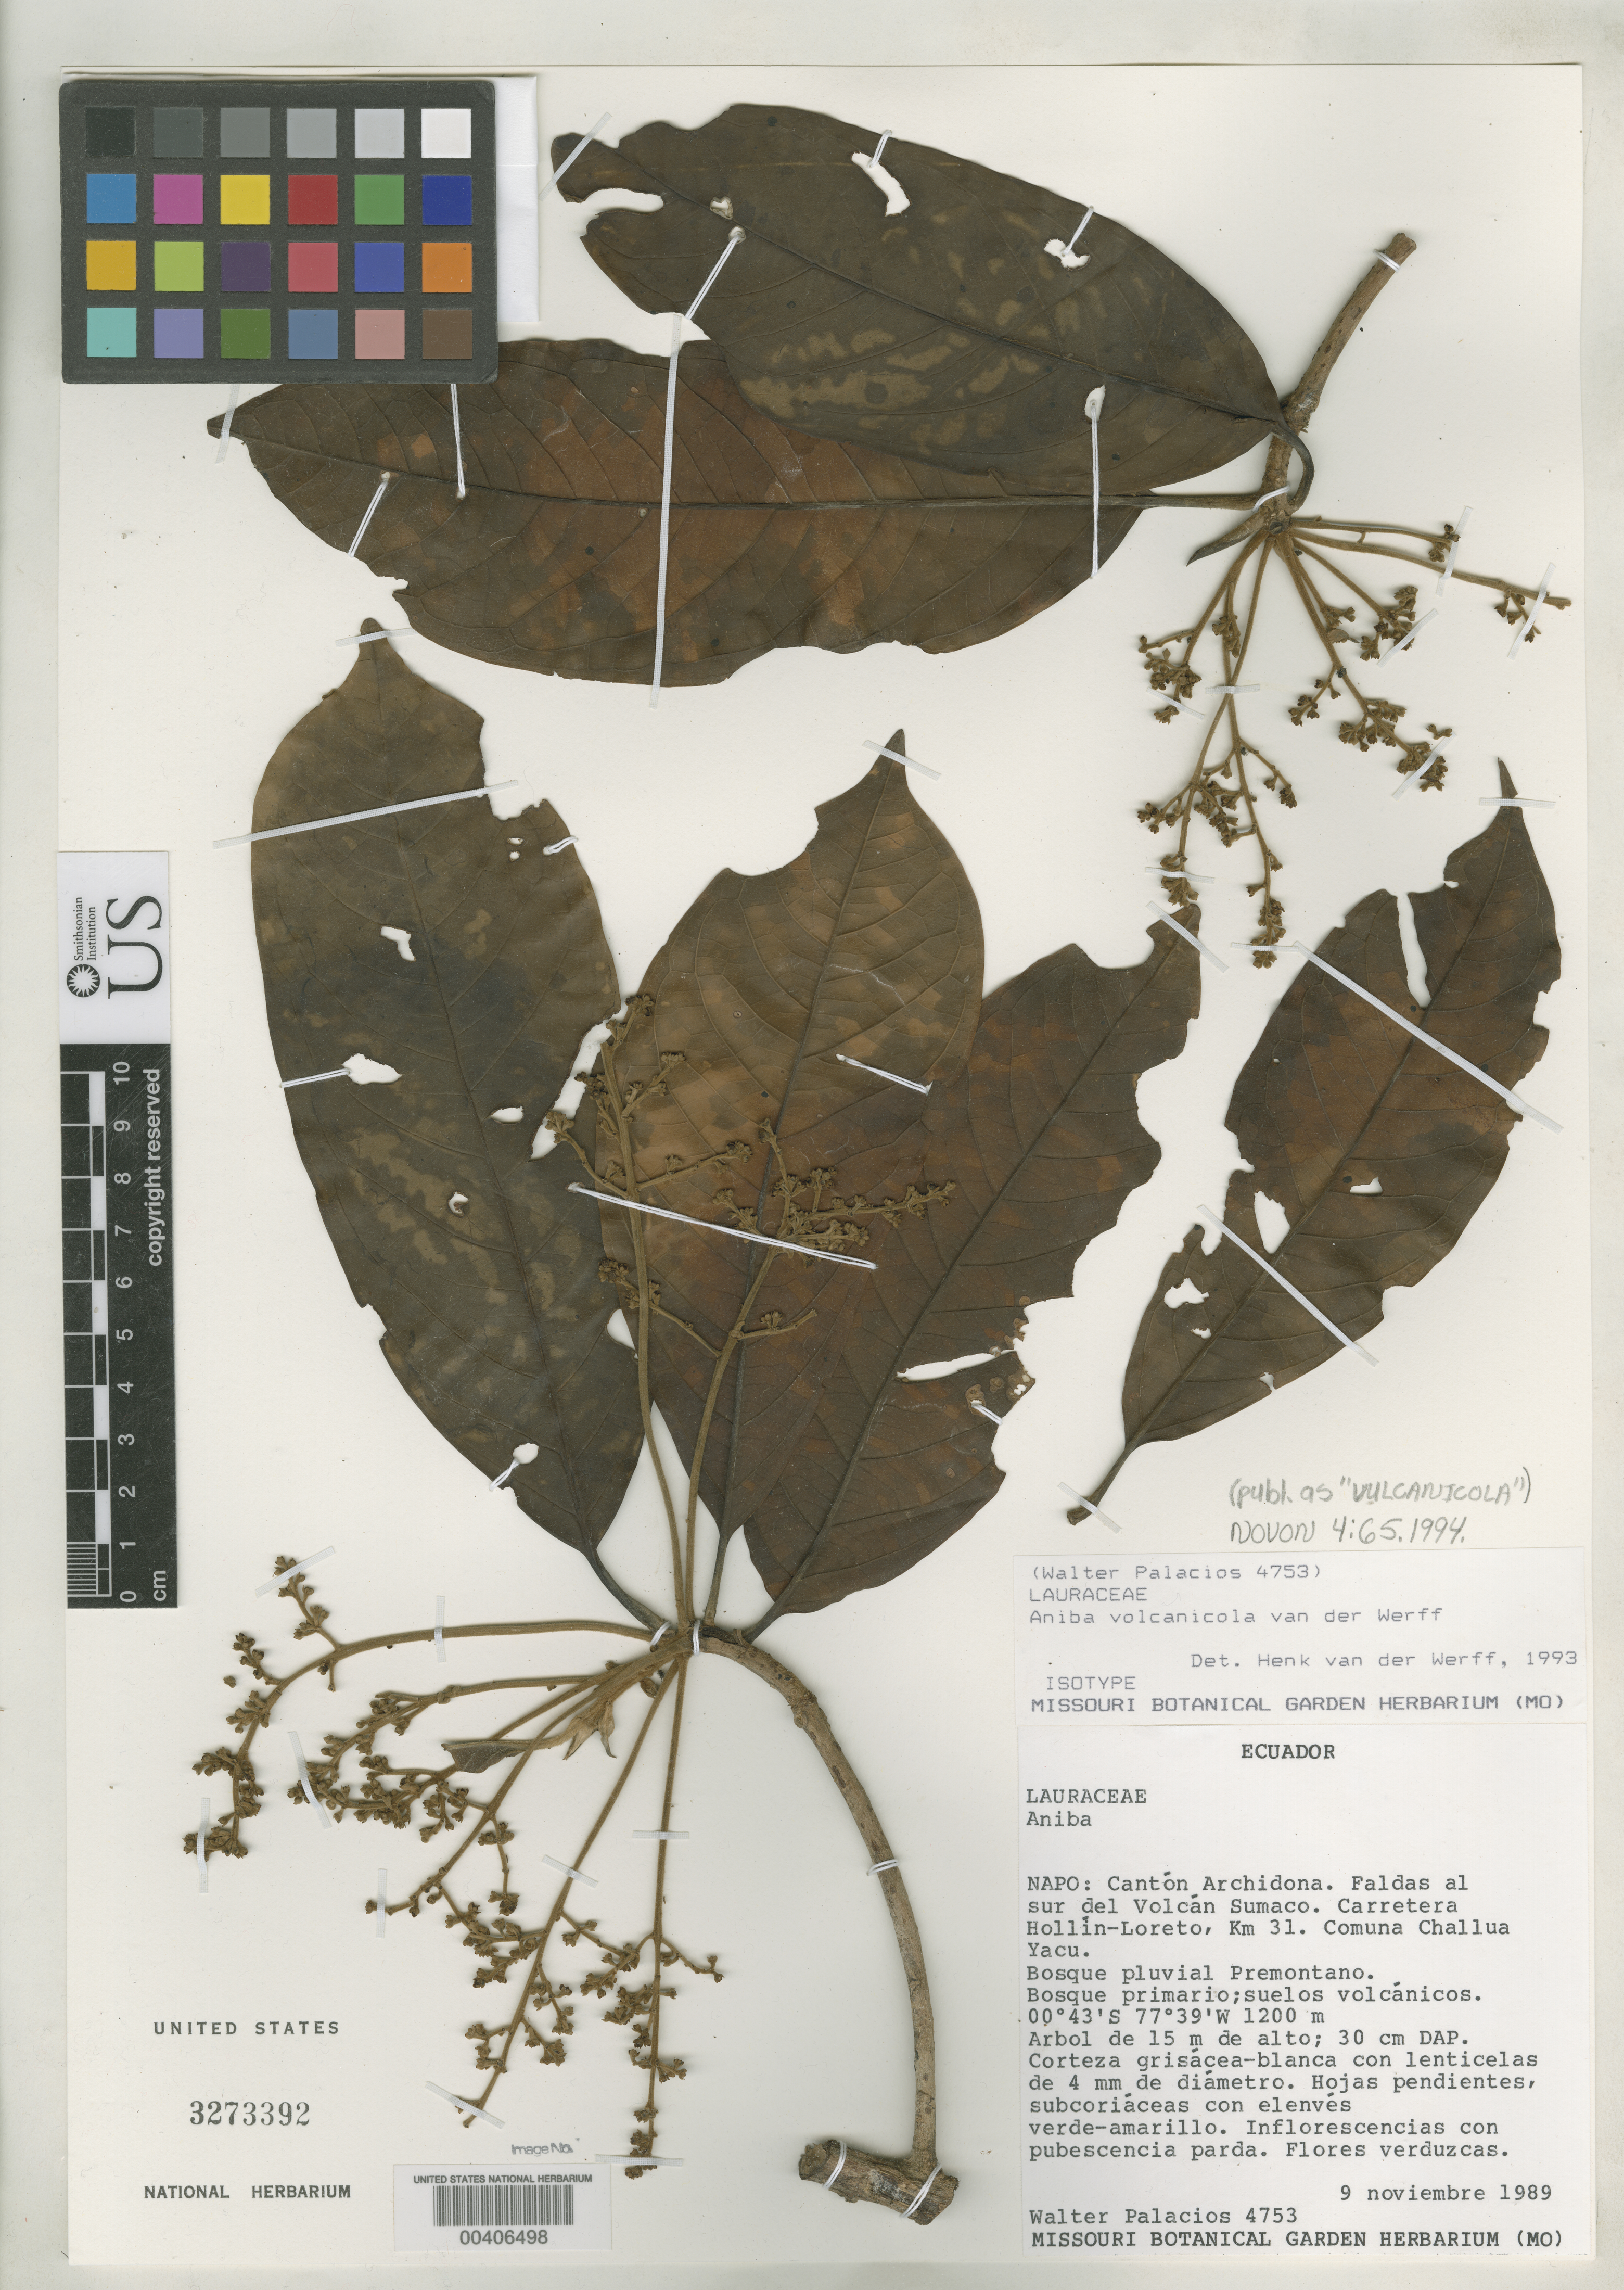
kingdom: Plantae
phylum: Tracheophyta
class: Magnoliopsida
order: Laurales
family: Lauraceae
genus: Aniba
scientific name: Aniba vulcanicola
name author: van der Werff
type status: Isotype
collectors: W. Palacios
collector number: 4753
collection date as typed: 09 Nov 1989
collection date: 1989-11-09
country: Ecuador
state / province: Napo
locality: Canton Archidona, Faldas al Sur del Volcan SuMaco, Carreterahollin-Loreto, km 31, Comuna Challua Yacu.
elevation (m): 1200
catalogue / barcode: US 3273392